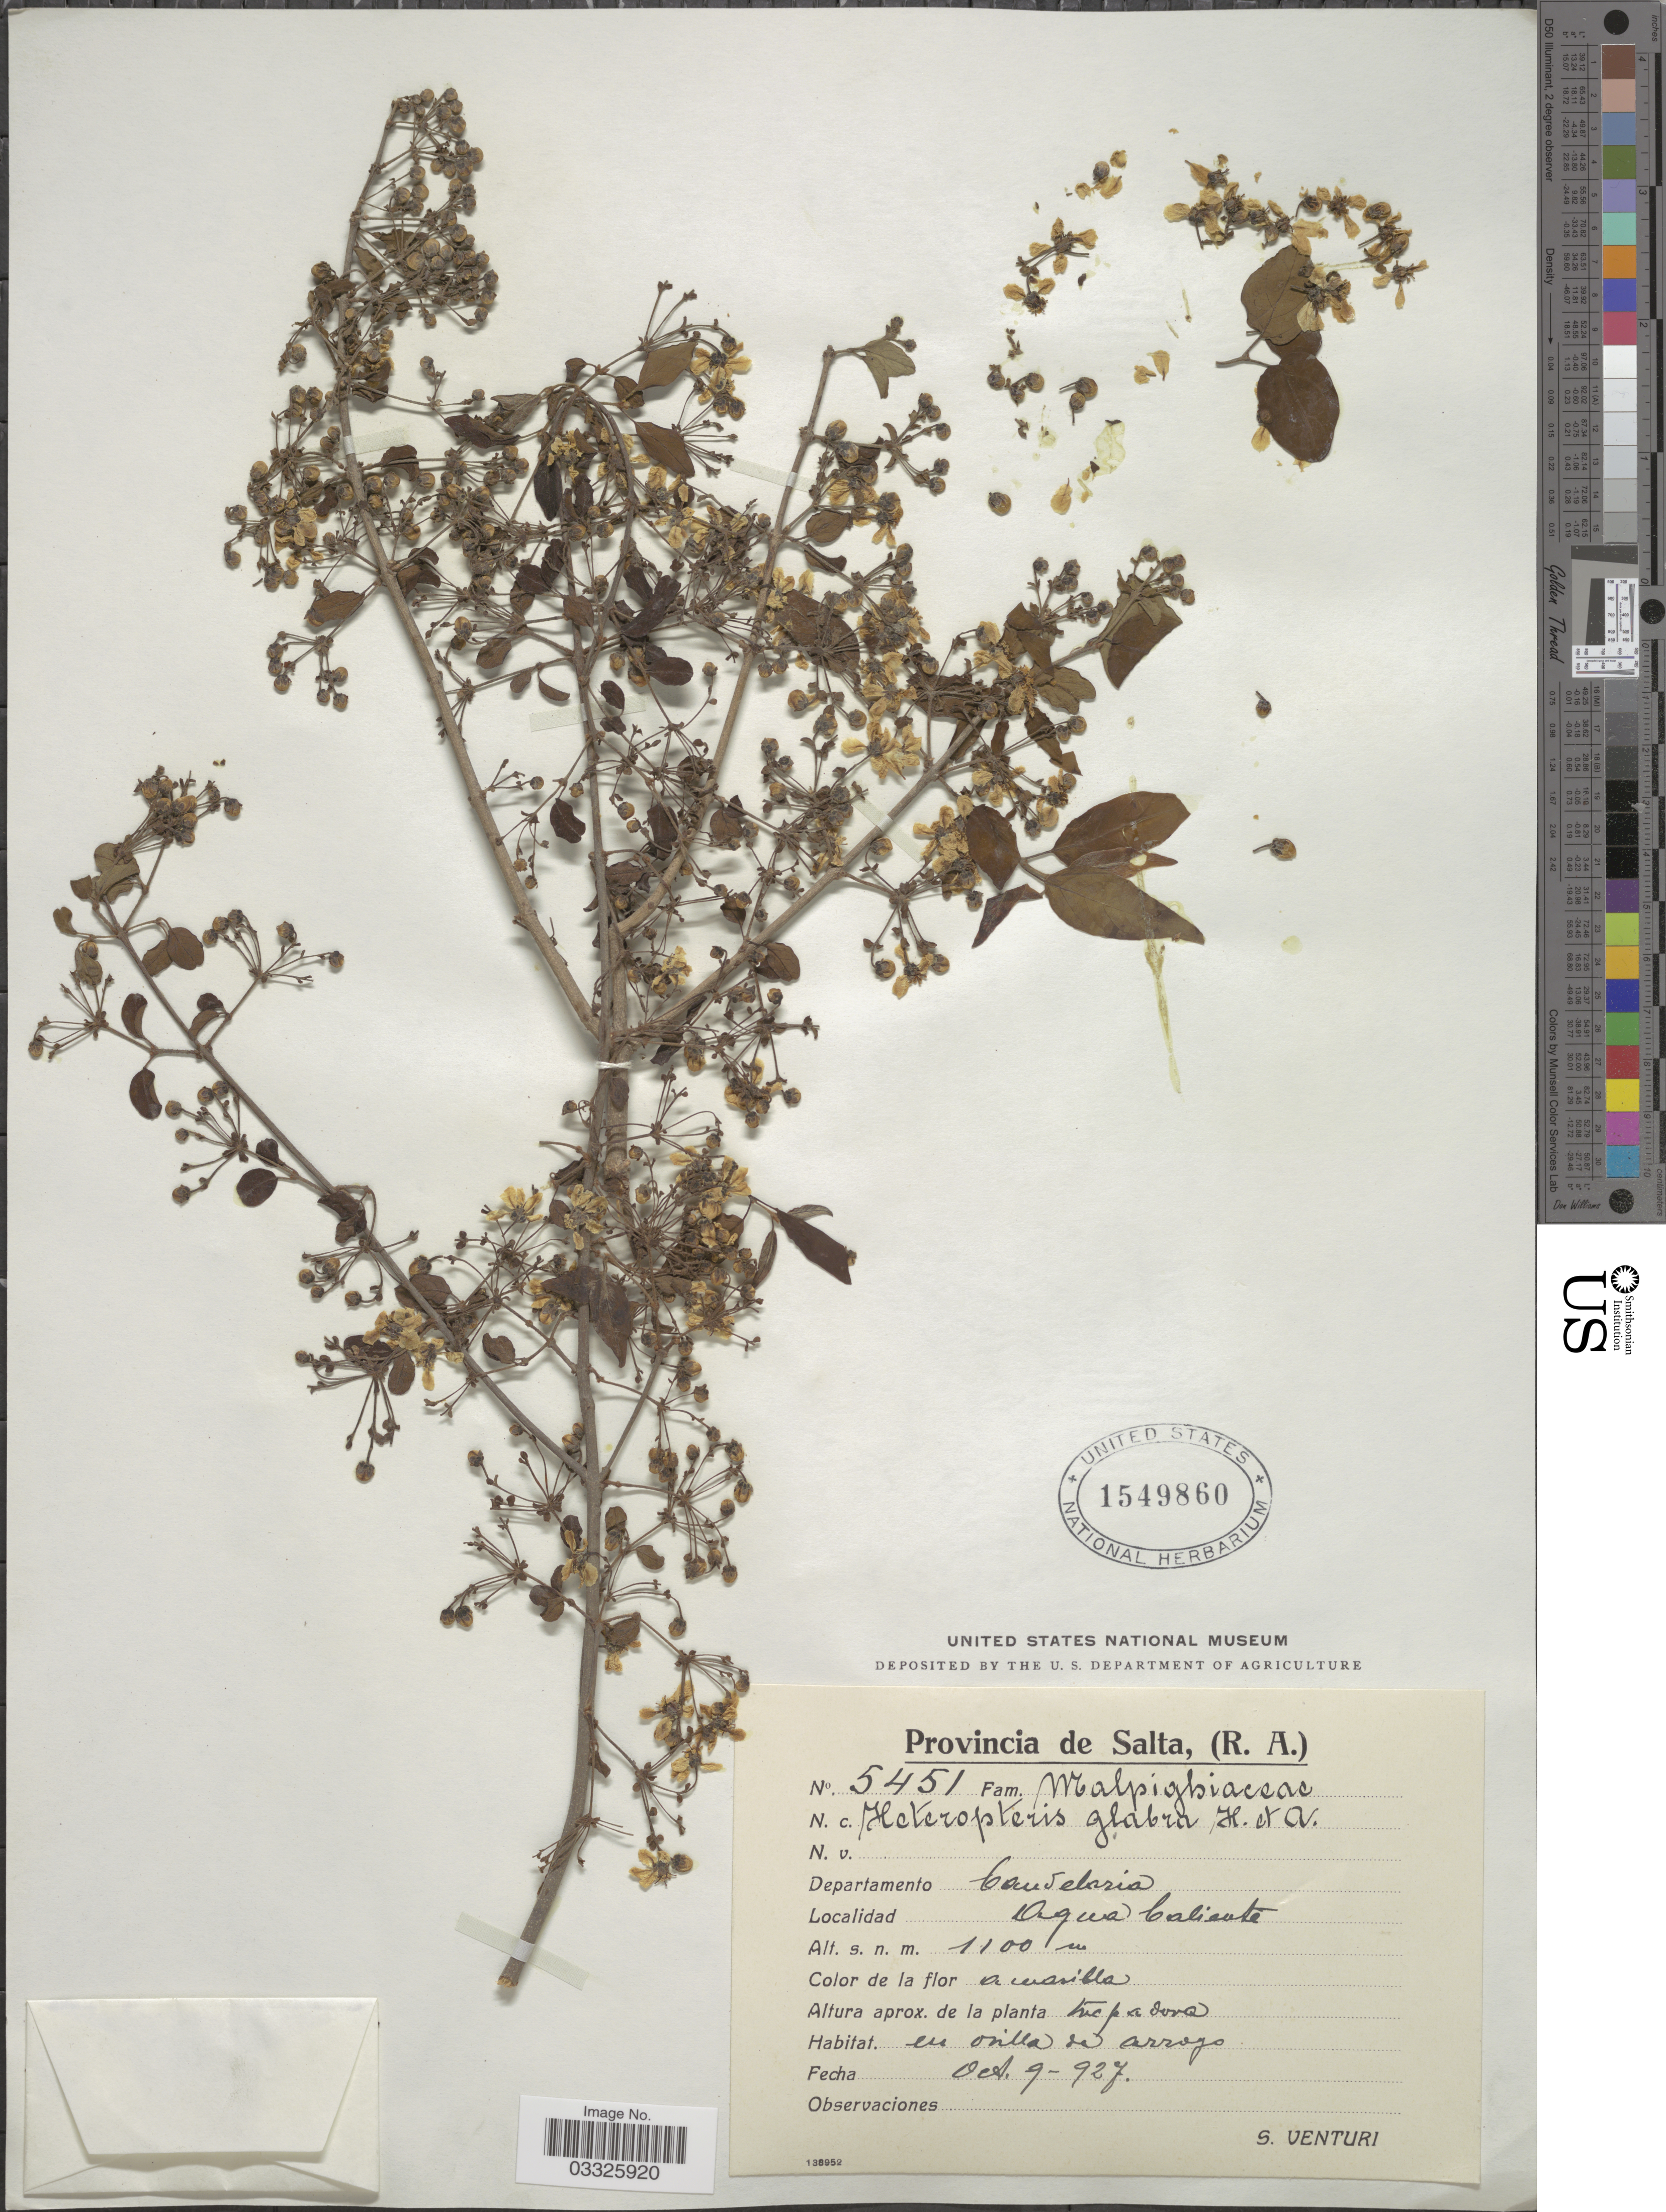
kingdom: Plantae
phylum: Tracheophyta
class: Magnoliopsida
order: Malpighiales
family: Malpighiaceae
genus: Heteropterys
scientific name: Heteropterys glabra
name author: Hook. & Arn.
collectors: S. Venturi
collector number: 5451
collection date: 1927-10-09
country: Argentina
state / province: Salta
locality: Departamento Candelaria. Agua Caliente.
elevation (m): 1100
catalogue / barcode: US 1549860